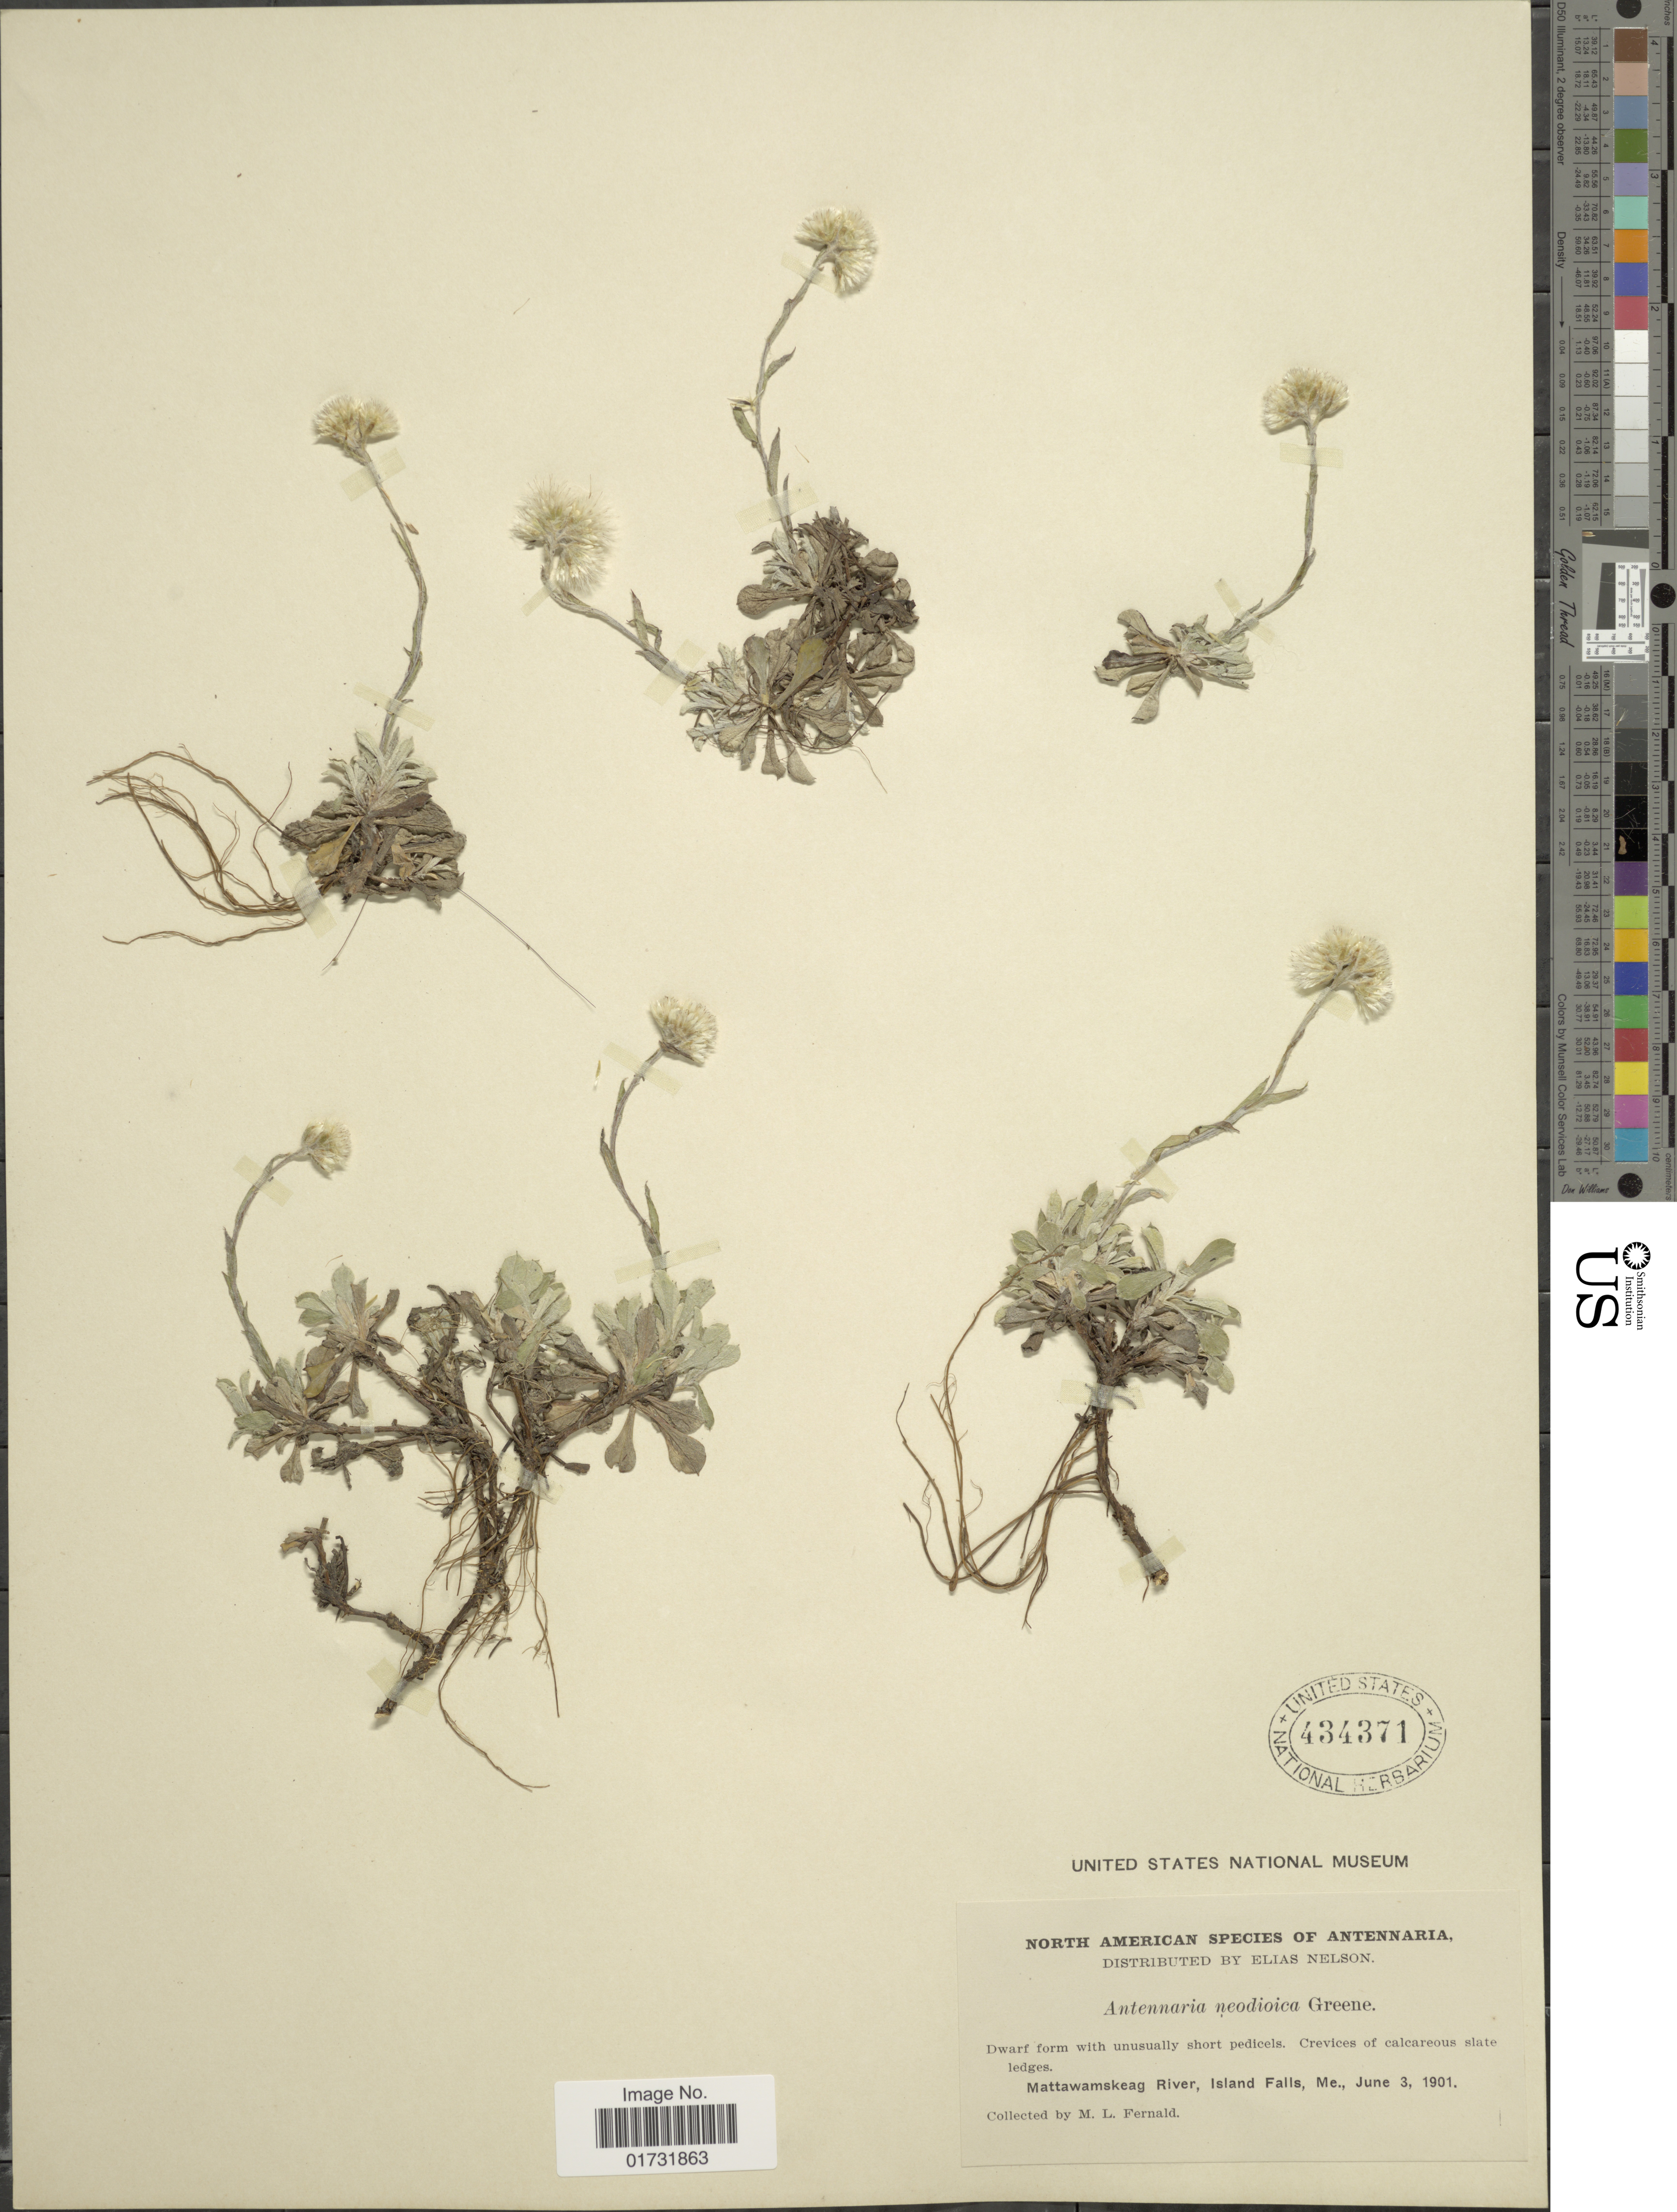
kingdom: Plantae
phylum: Tracheophyta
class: Magnoliopsida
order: Asterales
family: Asteraceae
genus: Antennaria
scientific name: Antennaria neodioica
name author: Greene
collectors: M. L. Fernald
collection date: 1901-06-03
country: United States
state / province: Maine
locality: Mattawamskeag River, Island Falls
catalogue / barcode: US 434371